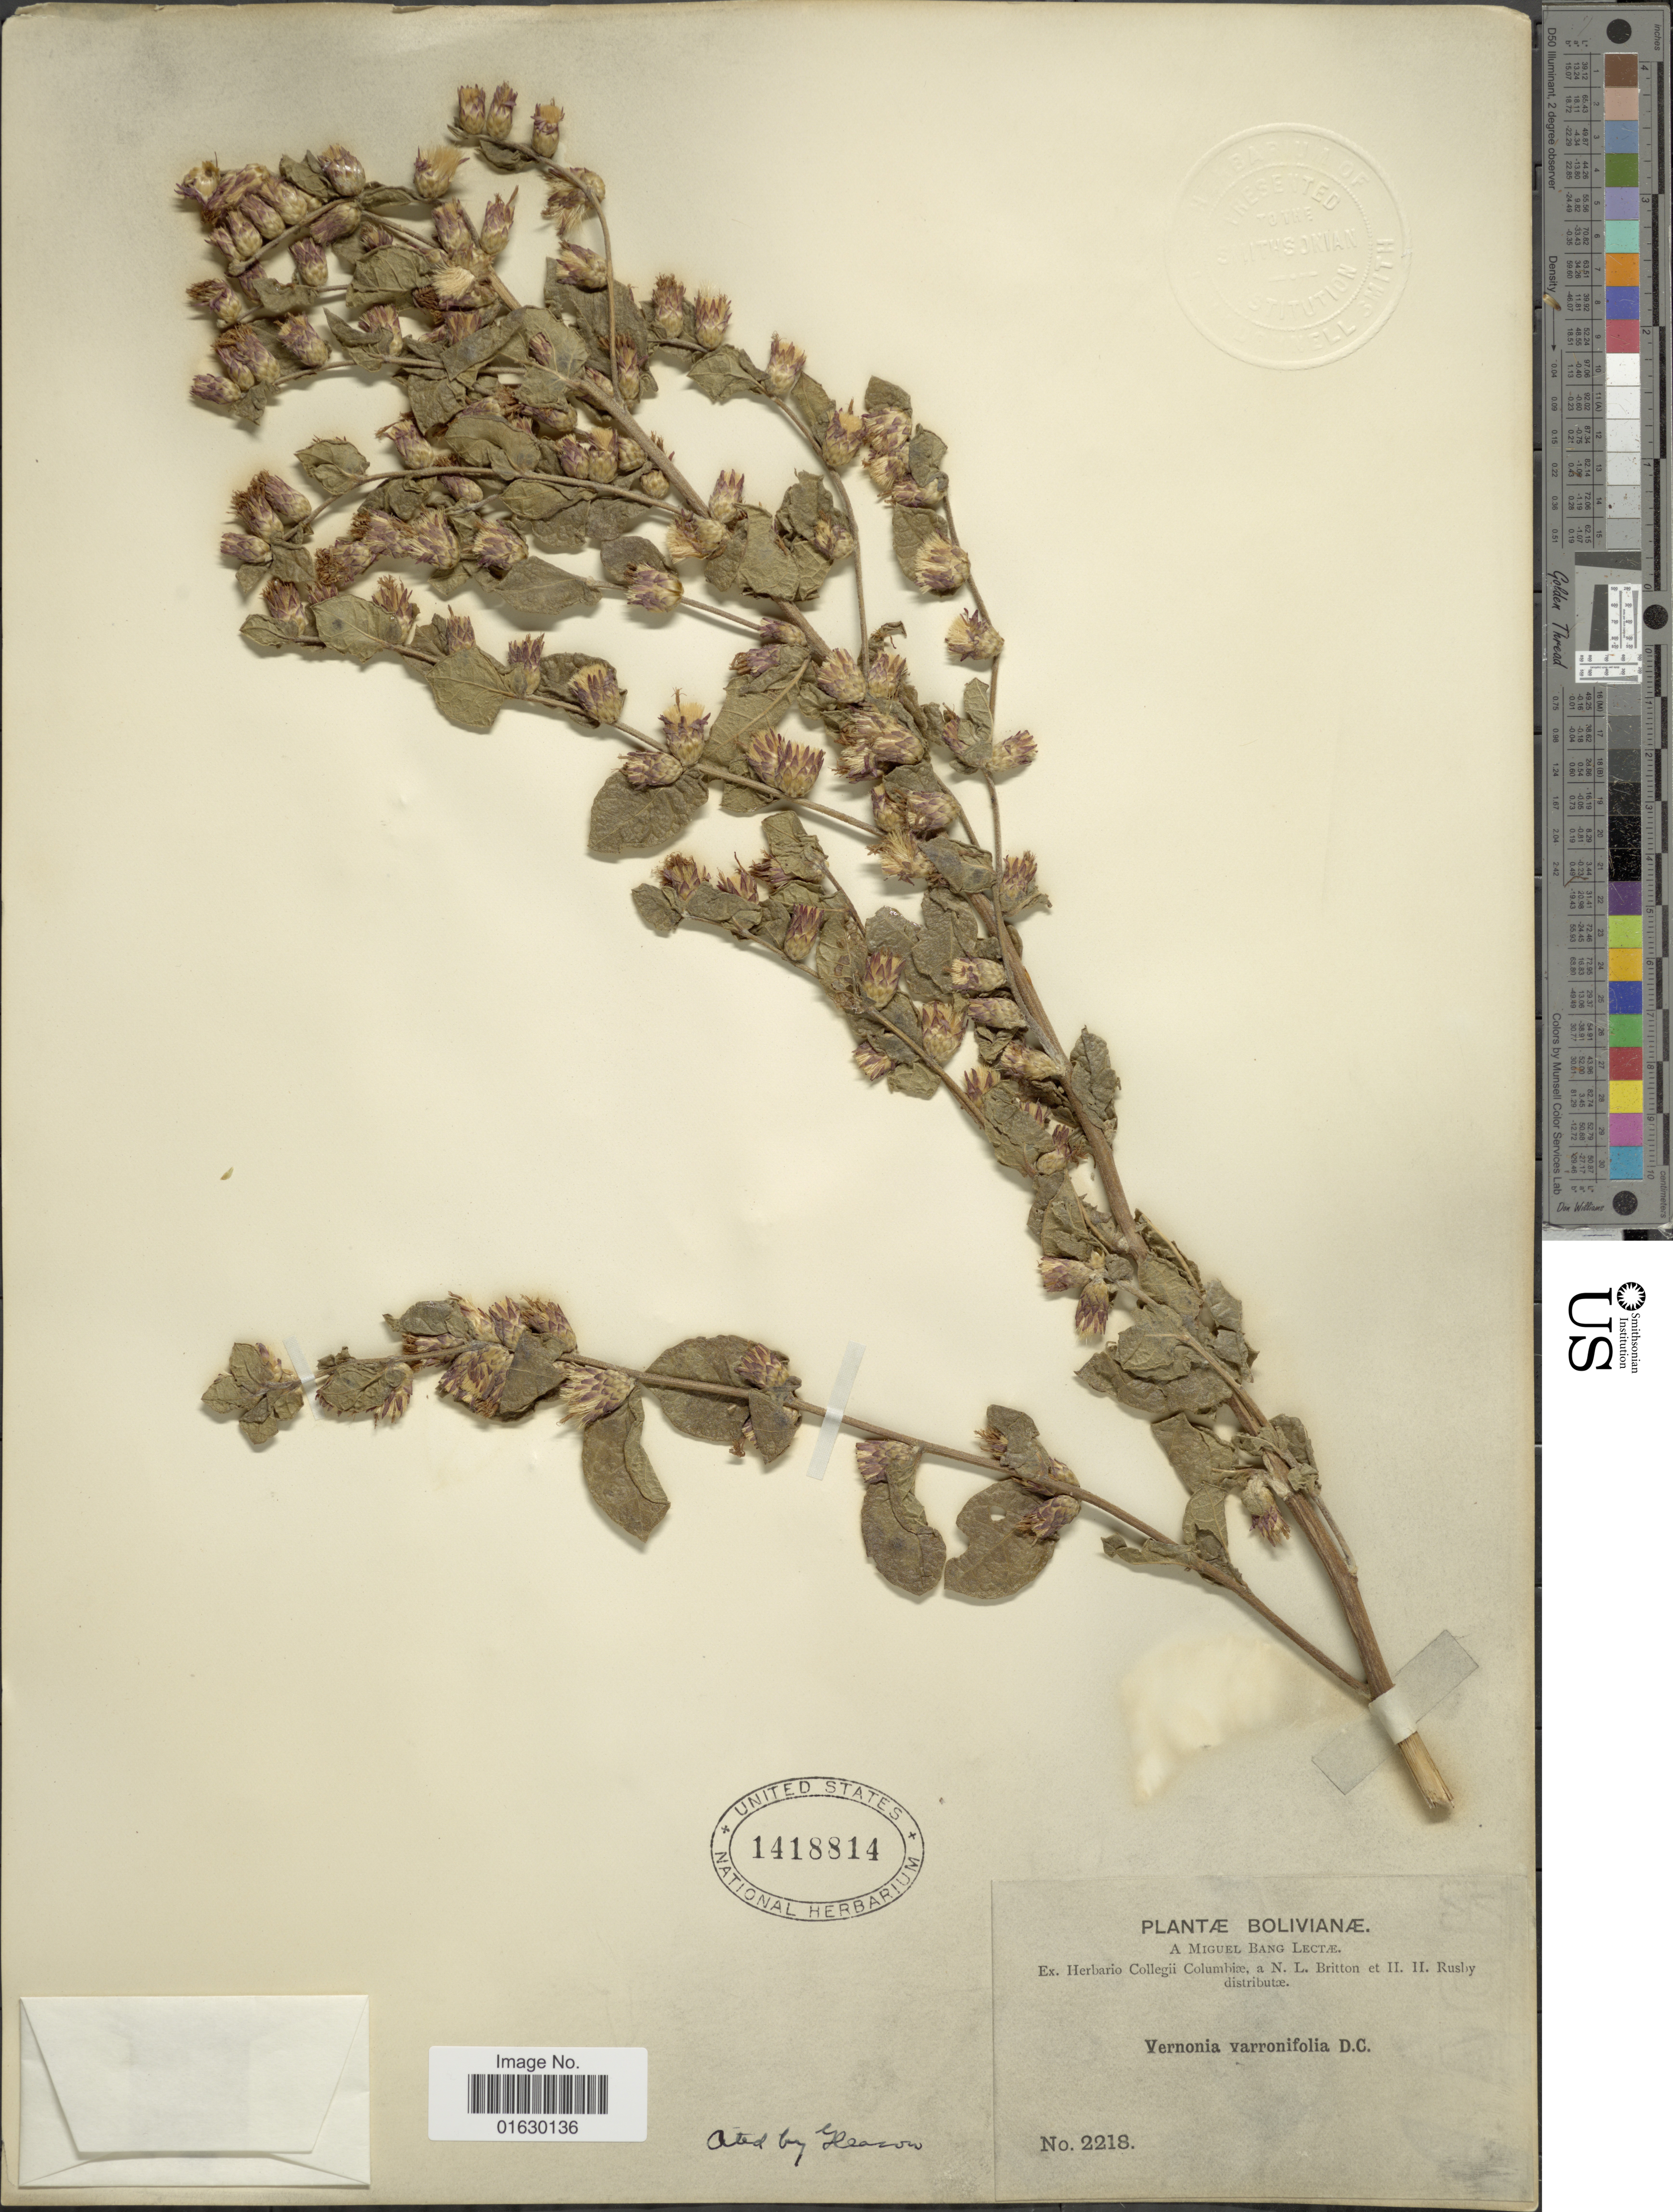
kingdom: Plantae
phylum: Tracheophyta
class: Magnoliopsida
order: Asterales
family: Asteraceae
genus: Lessingianthus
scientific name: Lessingianthus varroniifolius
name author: (DC.) H. Rob.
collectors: M. Bang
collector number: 2218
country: Bolivia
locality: Bolivianae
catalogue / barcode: US 1418814